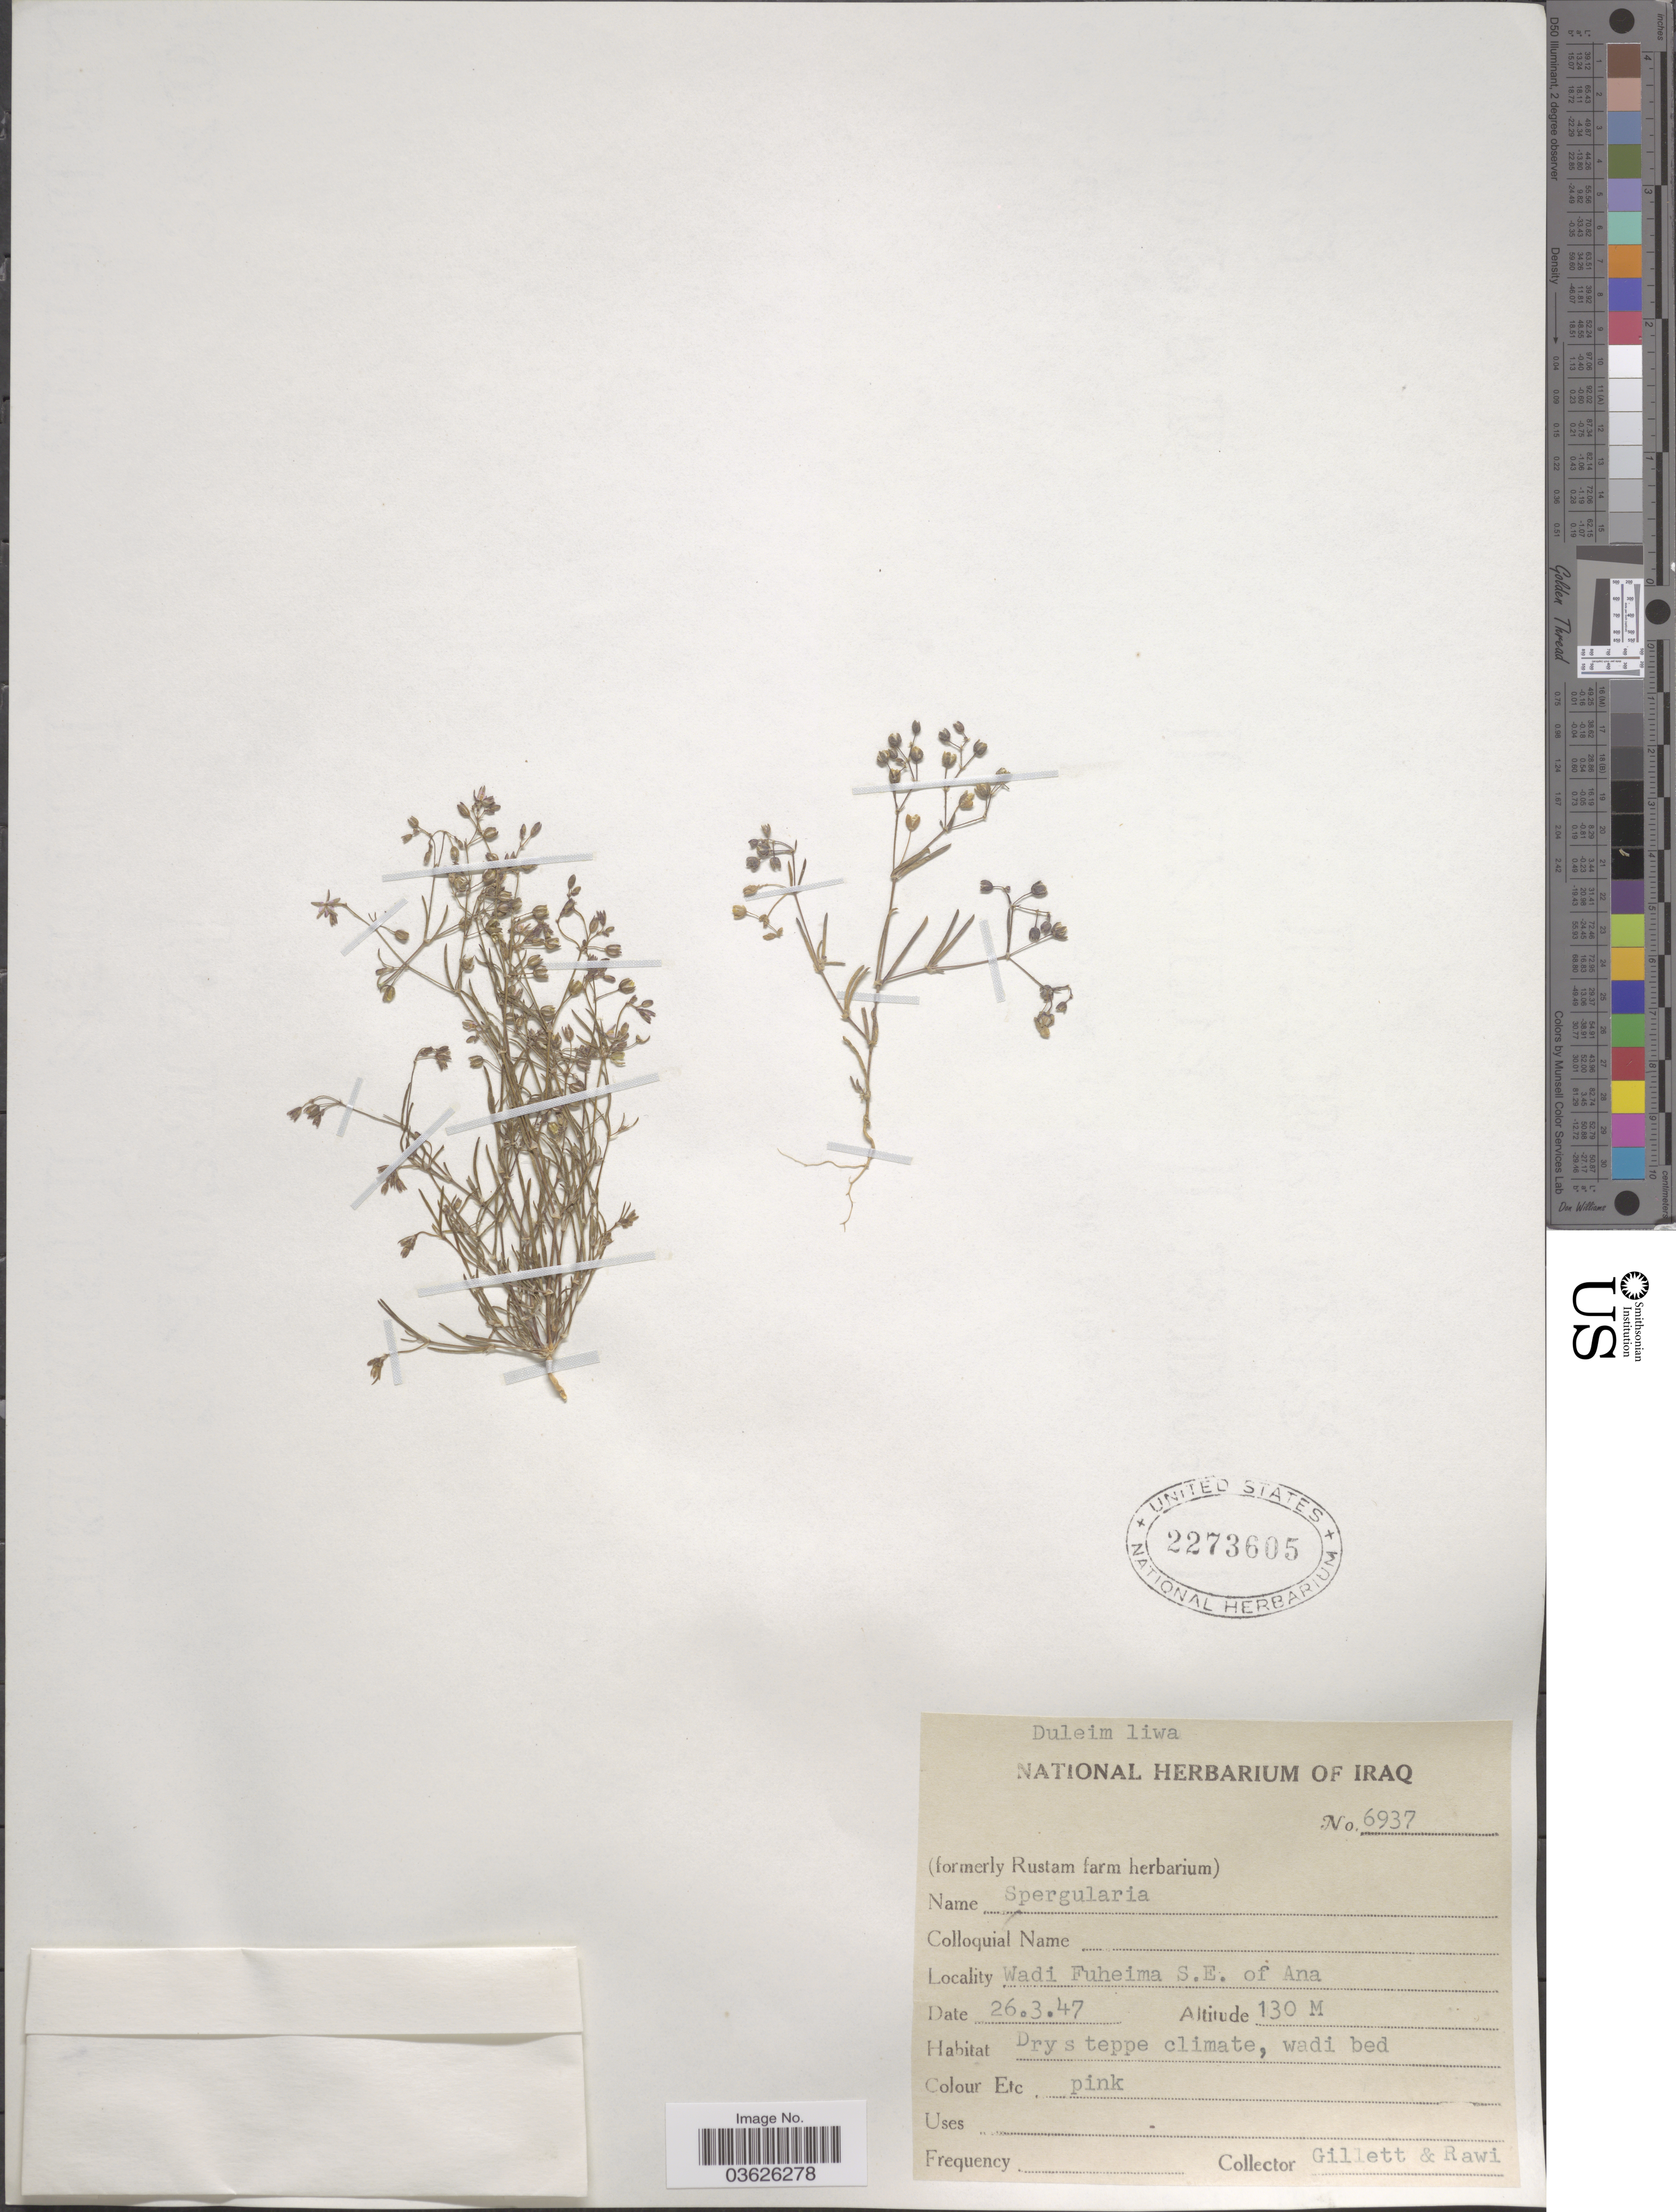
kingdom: Plantae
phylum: Tracheophyta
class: Magnoliopsida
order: Caryophyllales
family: Caryophyllaceae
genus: Spergularia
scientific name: Spergularia sp.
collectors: Gillett, -- & -. Rawi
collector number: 6937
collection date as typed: Transcribed d/m/y: 26/3/47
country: Iraq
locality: Duleim liwa. Wadi Fuheima S.E. of Ana.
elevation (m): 130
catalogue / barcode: US 2273605